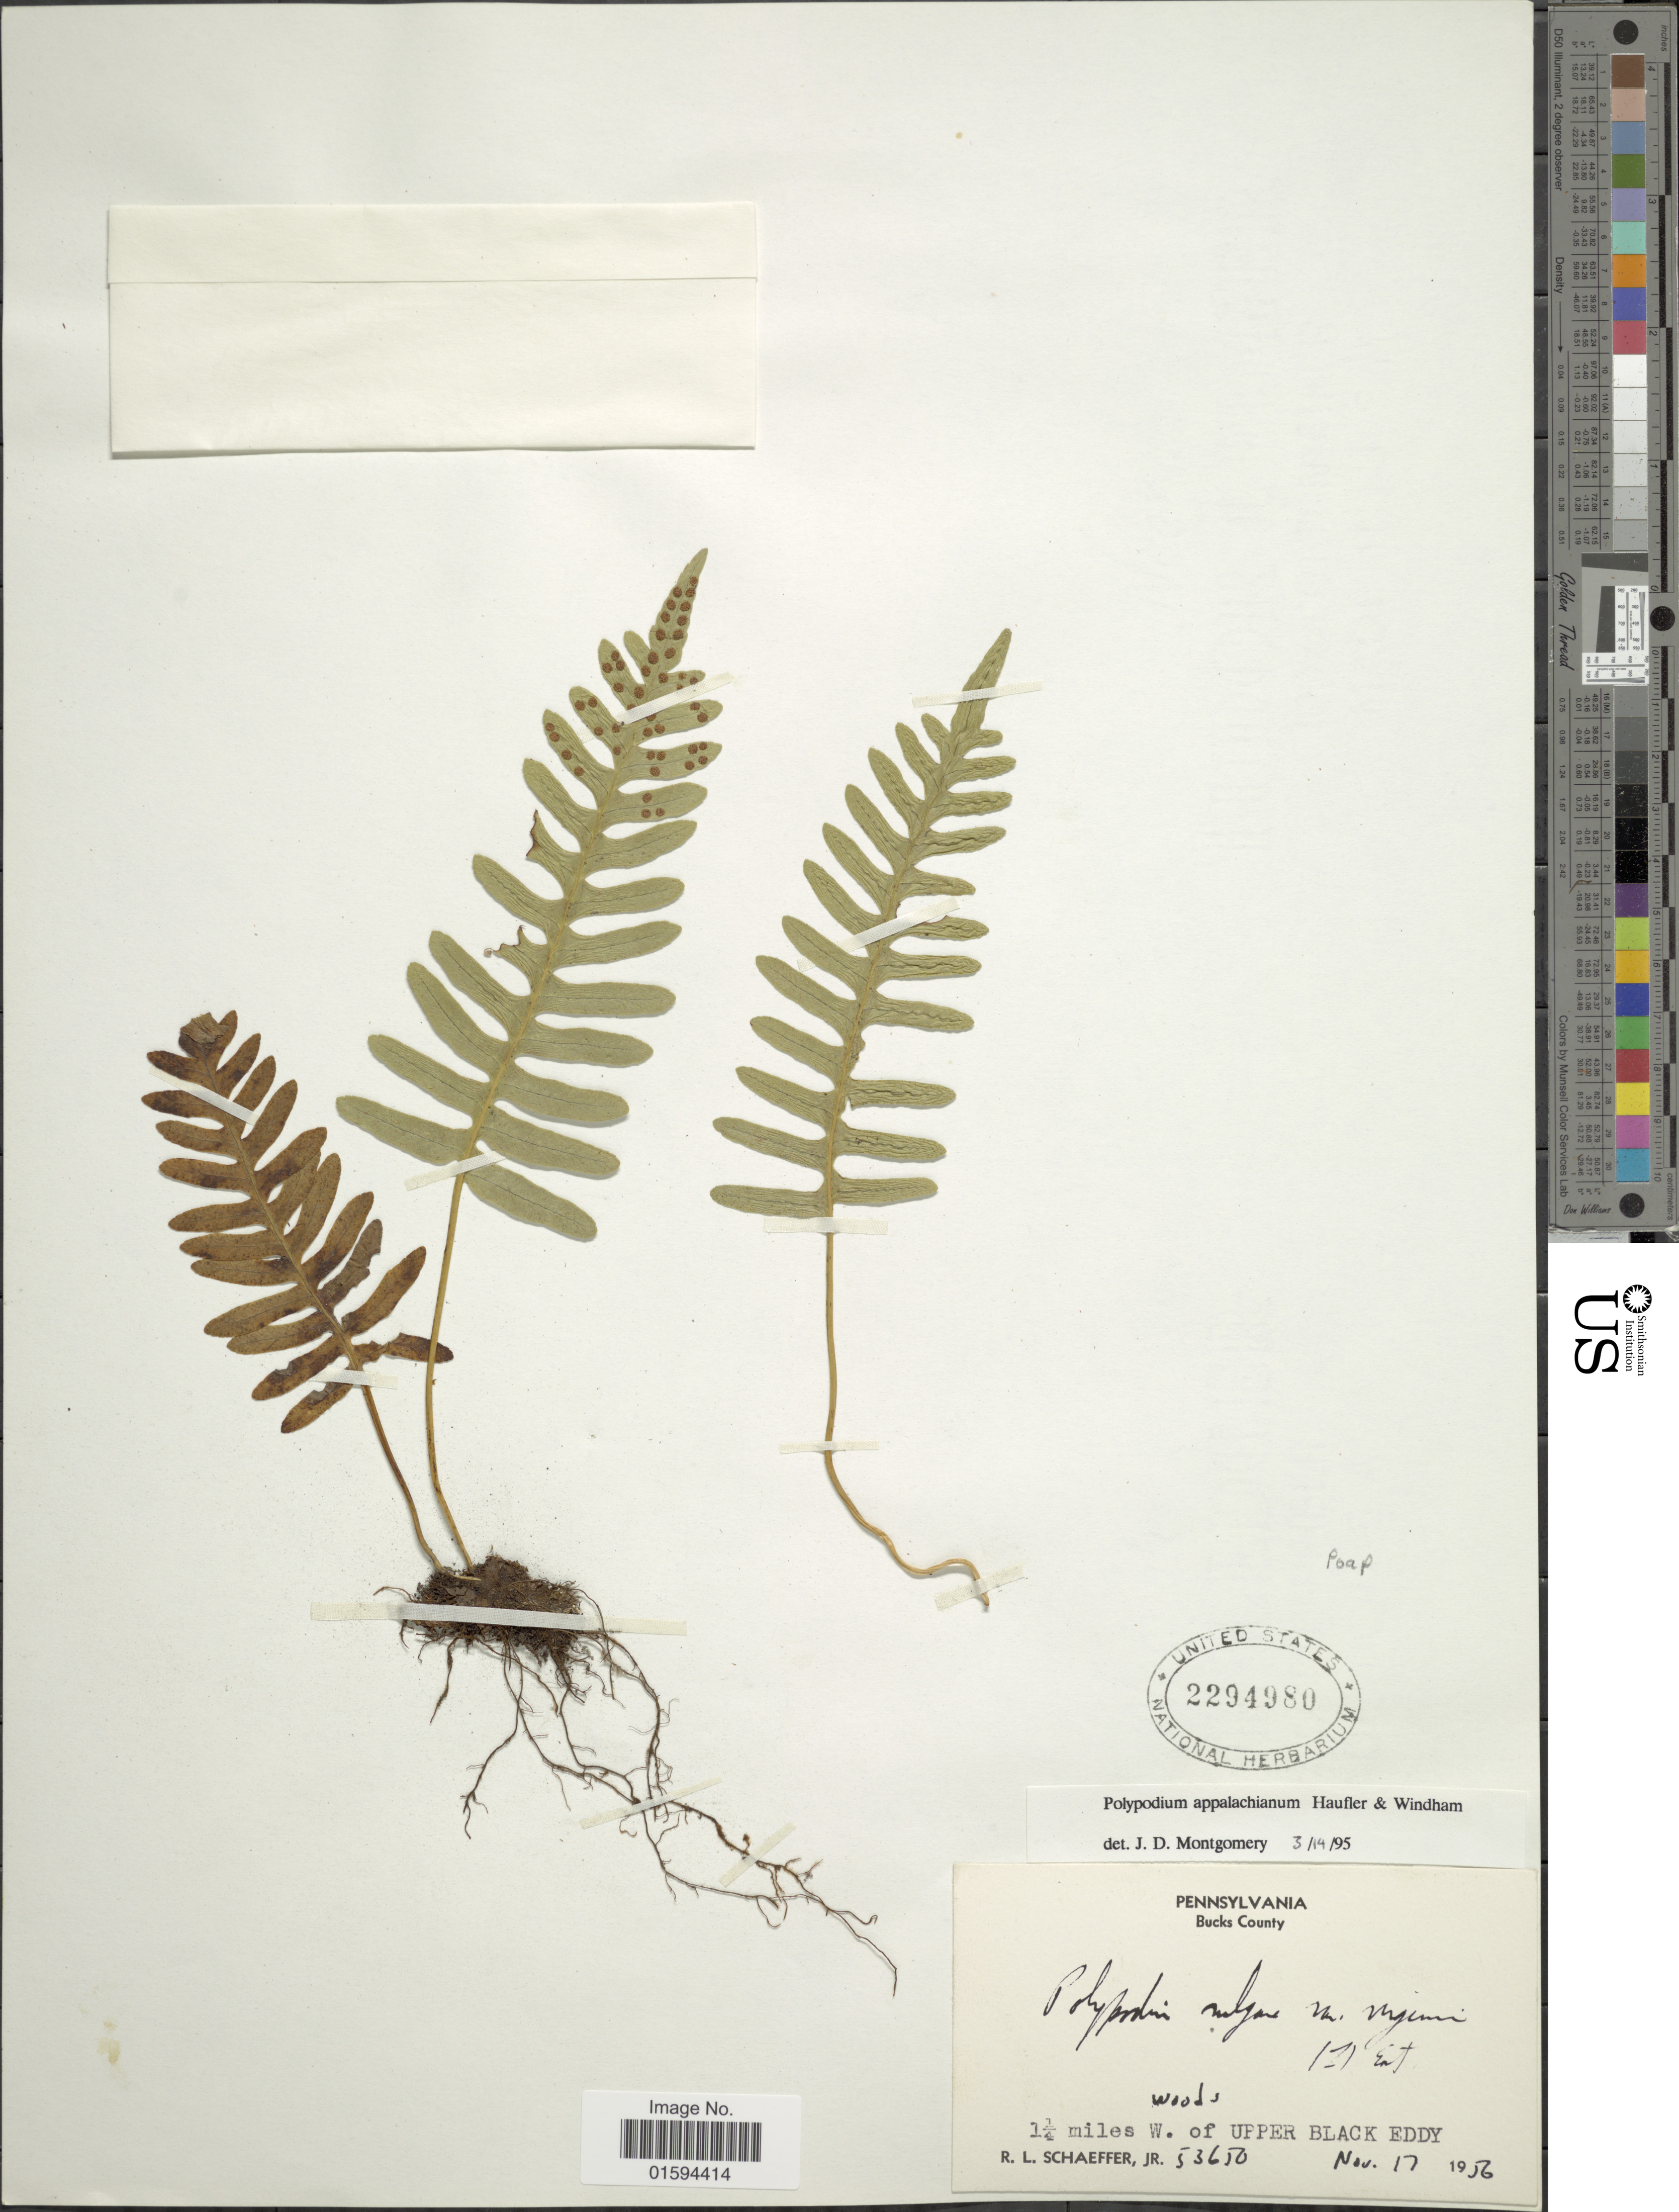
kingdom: Plantae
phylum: Tracheophyta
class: Polypodiopsida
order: Polypodiales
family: Polypodiaceae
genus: Polypodium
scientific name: Polypodium appalachianum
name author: Haufler & Windham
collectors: R. L. Schaeffer Jr.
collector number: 53650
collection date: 1956-11-17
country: United States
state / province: Pennsylvania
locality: Bucks County, 1 1/4 miles W. of Upper Black Eddy.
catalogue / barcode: US 2294980